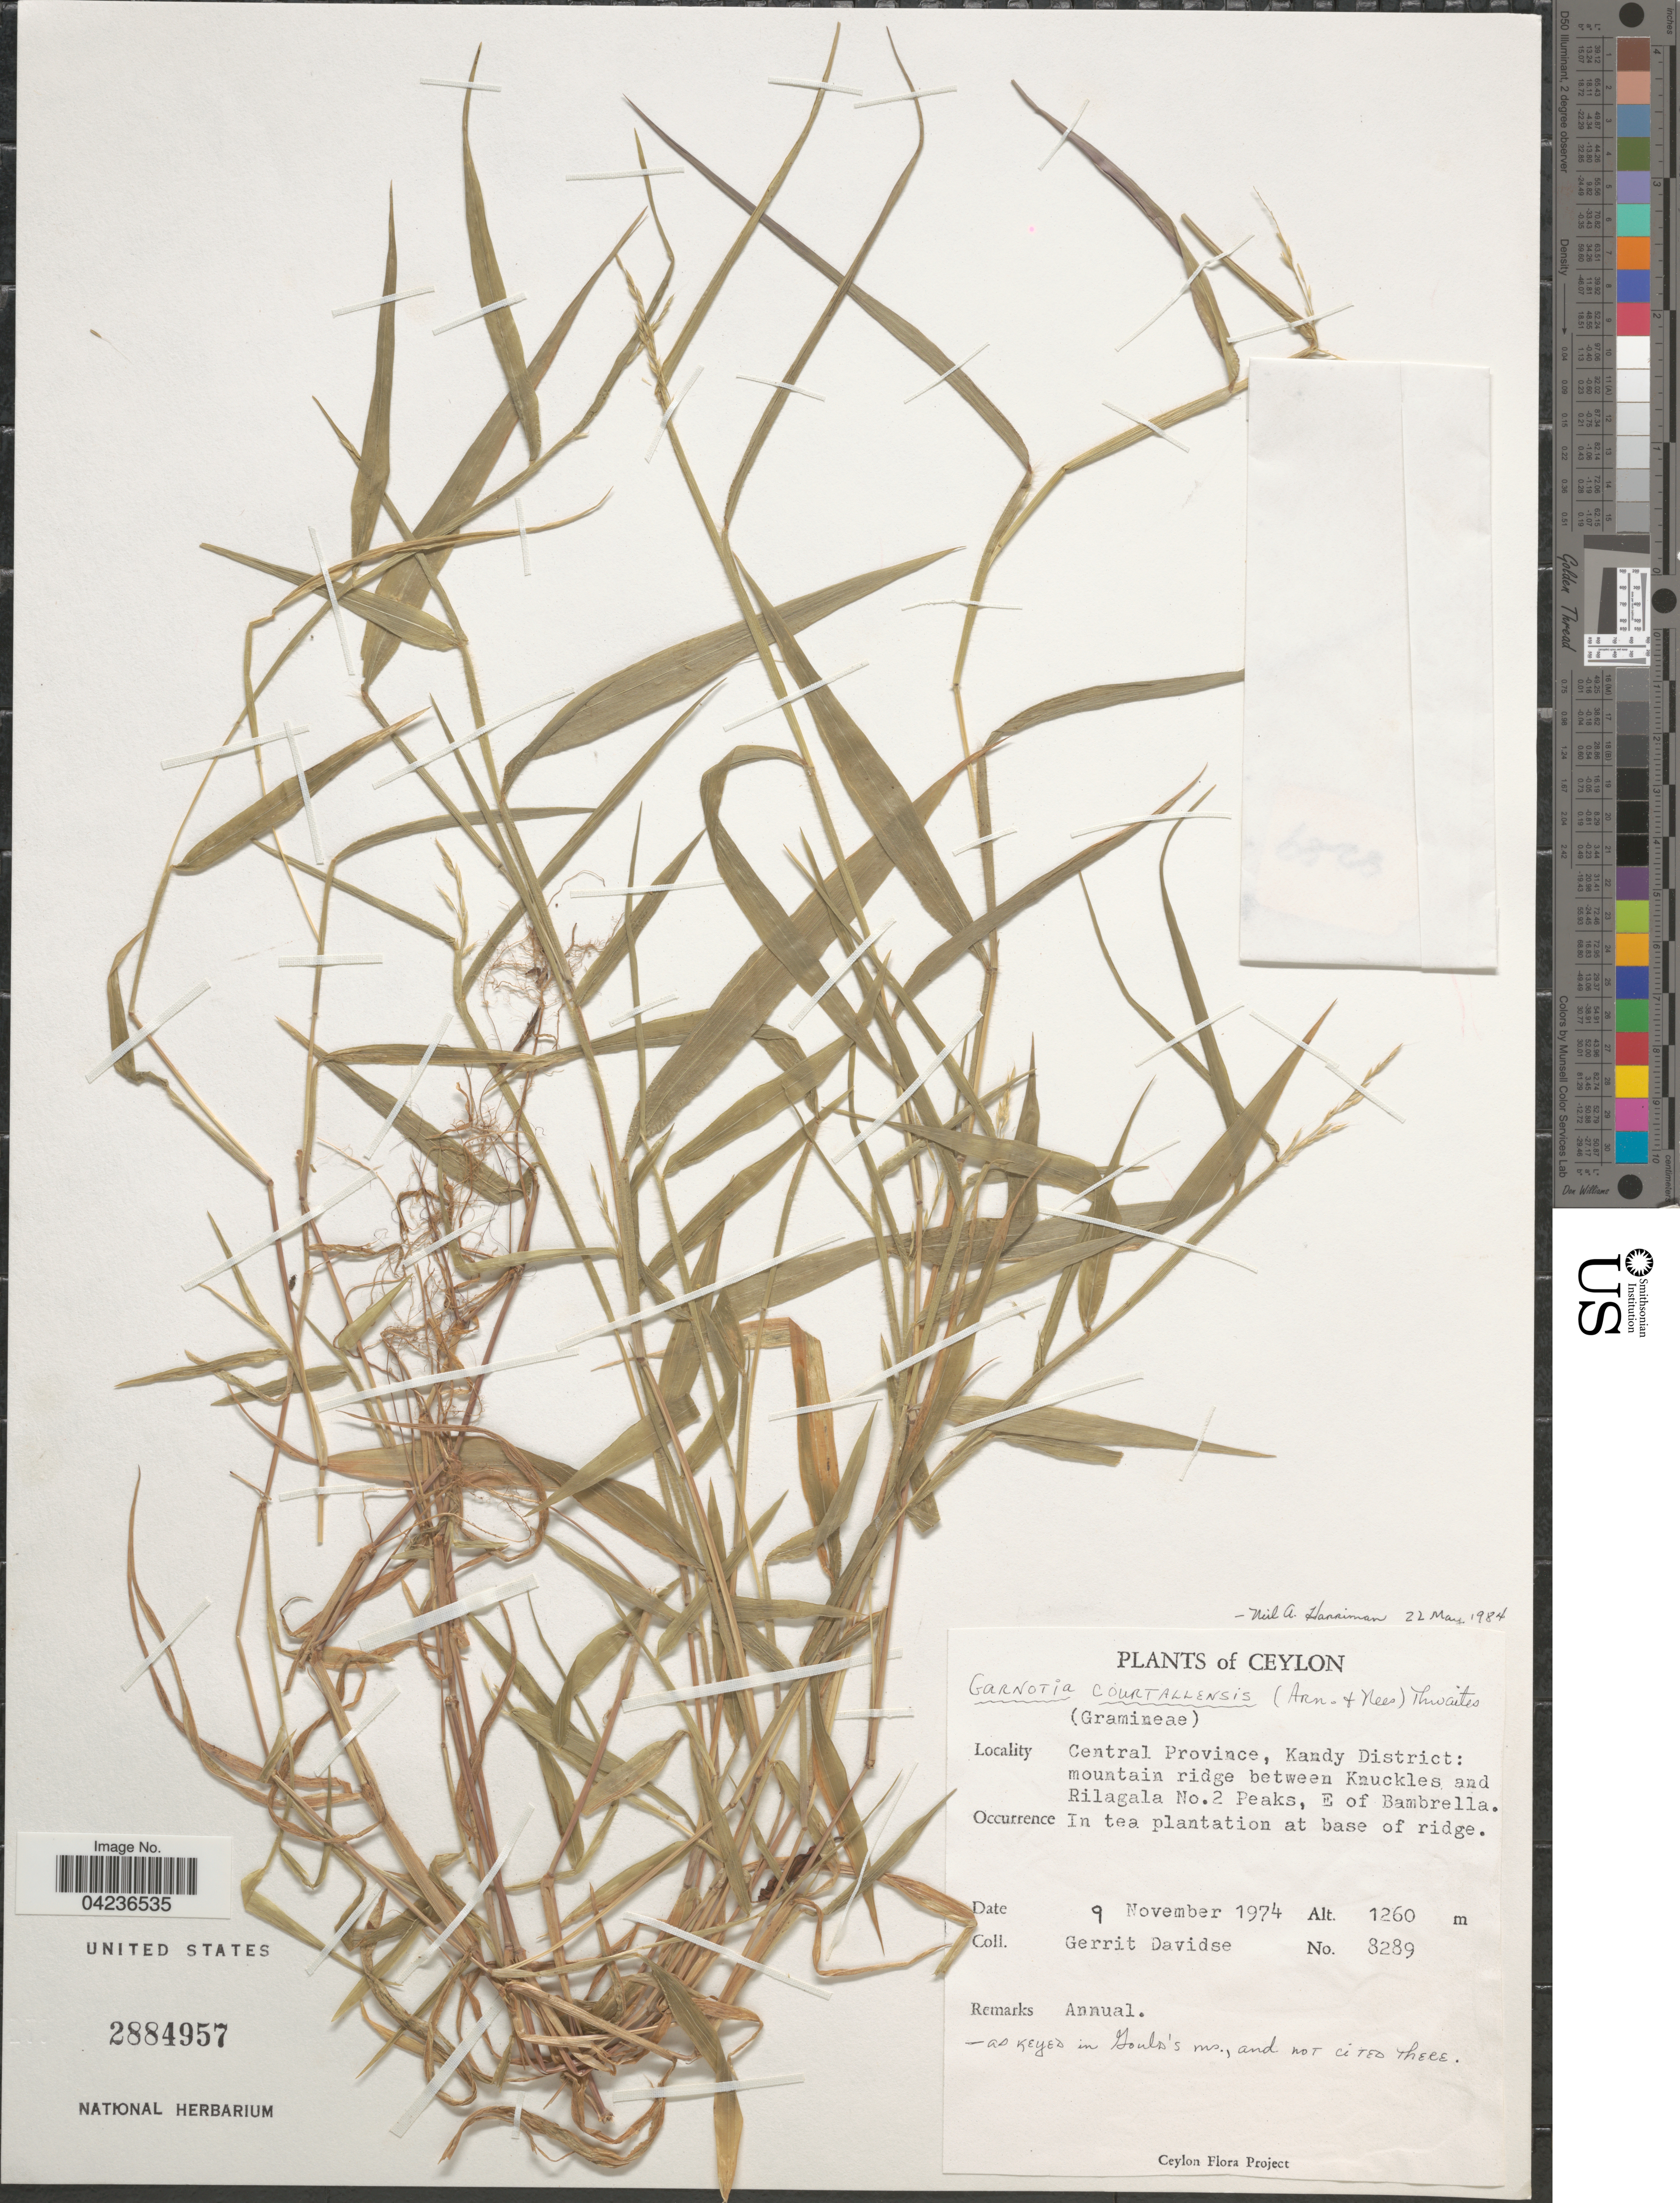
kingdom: Plantae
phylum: Tracheophyta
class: Liliopsida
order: Poales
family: Poaceae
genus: Garnotia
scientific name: Garnotia courtallensis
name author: Thwaites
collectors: G. Davidse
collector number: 8289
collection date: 1974-11-09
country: Sri Lanka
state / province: Central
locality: Ceylon. Kandy District: mountain ridge between Kauckles and Rilagala No. 2 Peaks, E of Bambrella.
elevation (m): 1260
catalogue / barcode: US 2884957